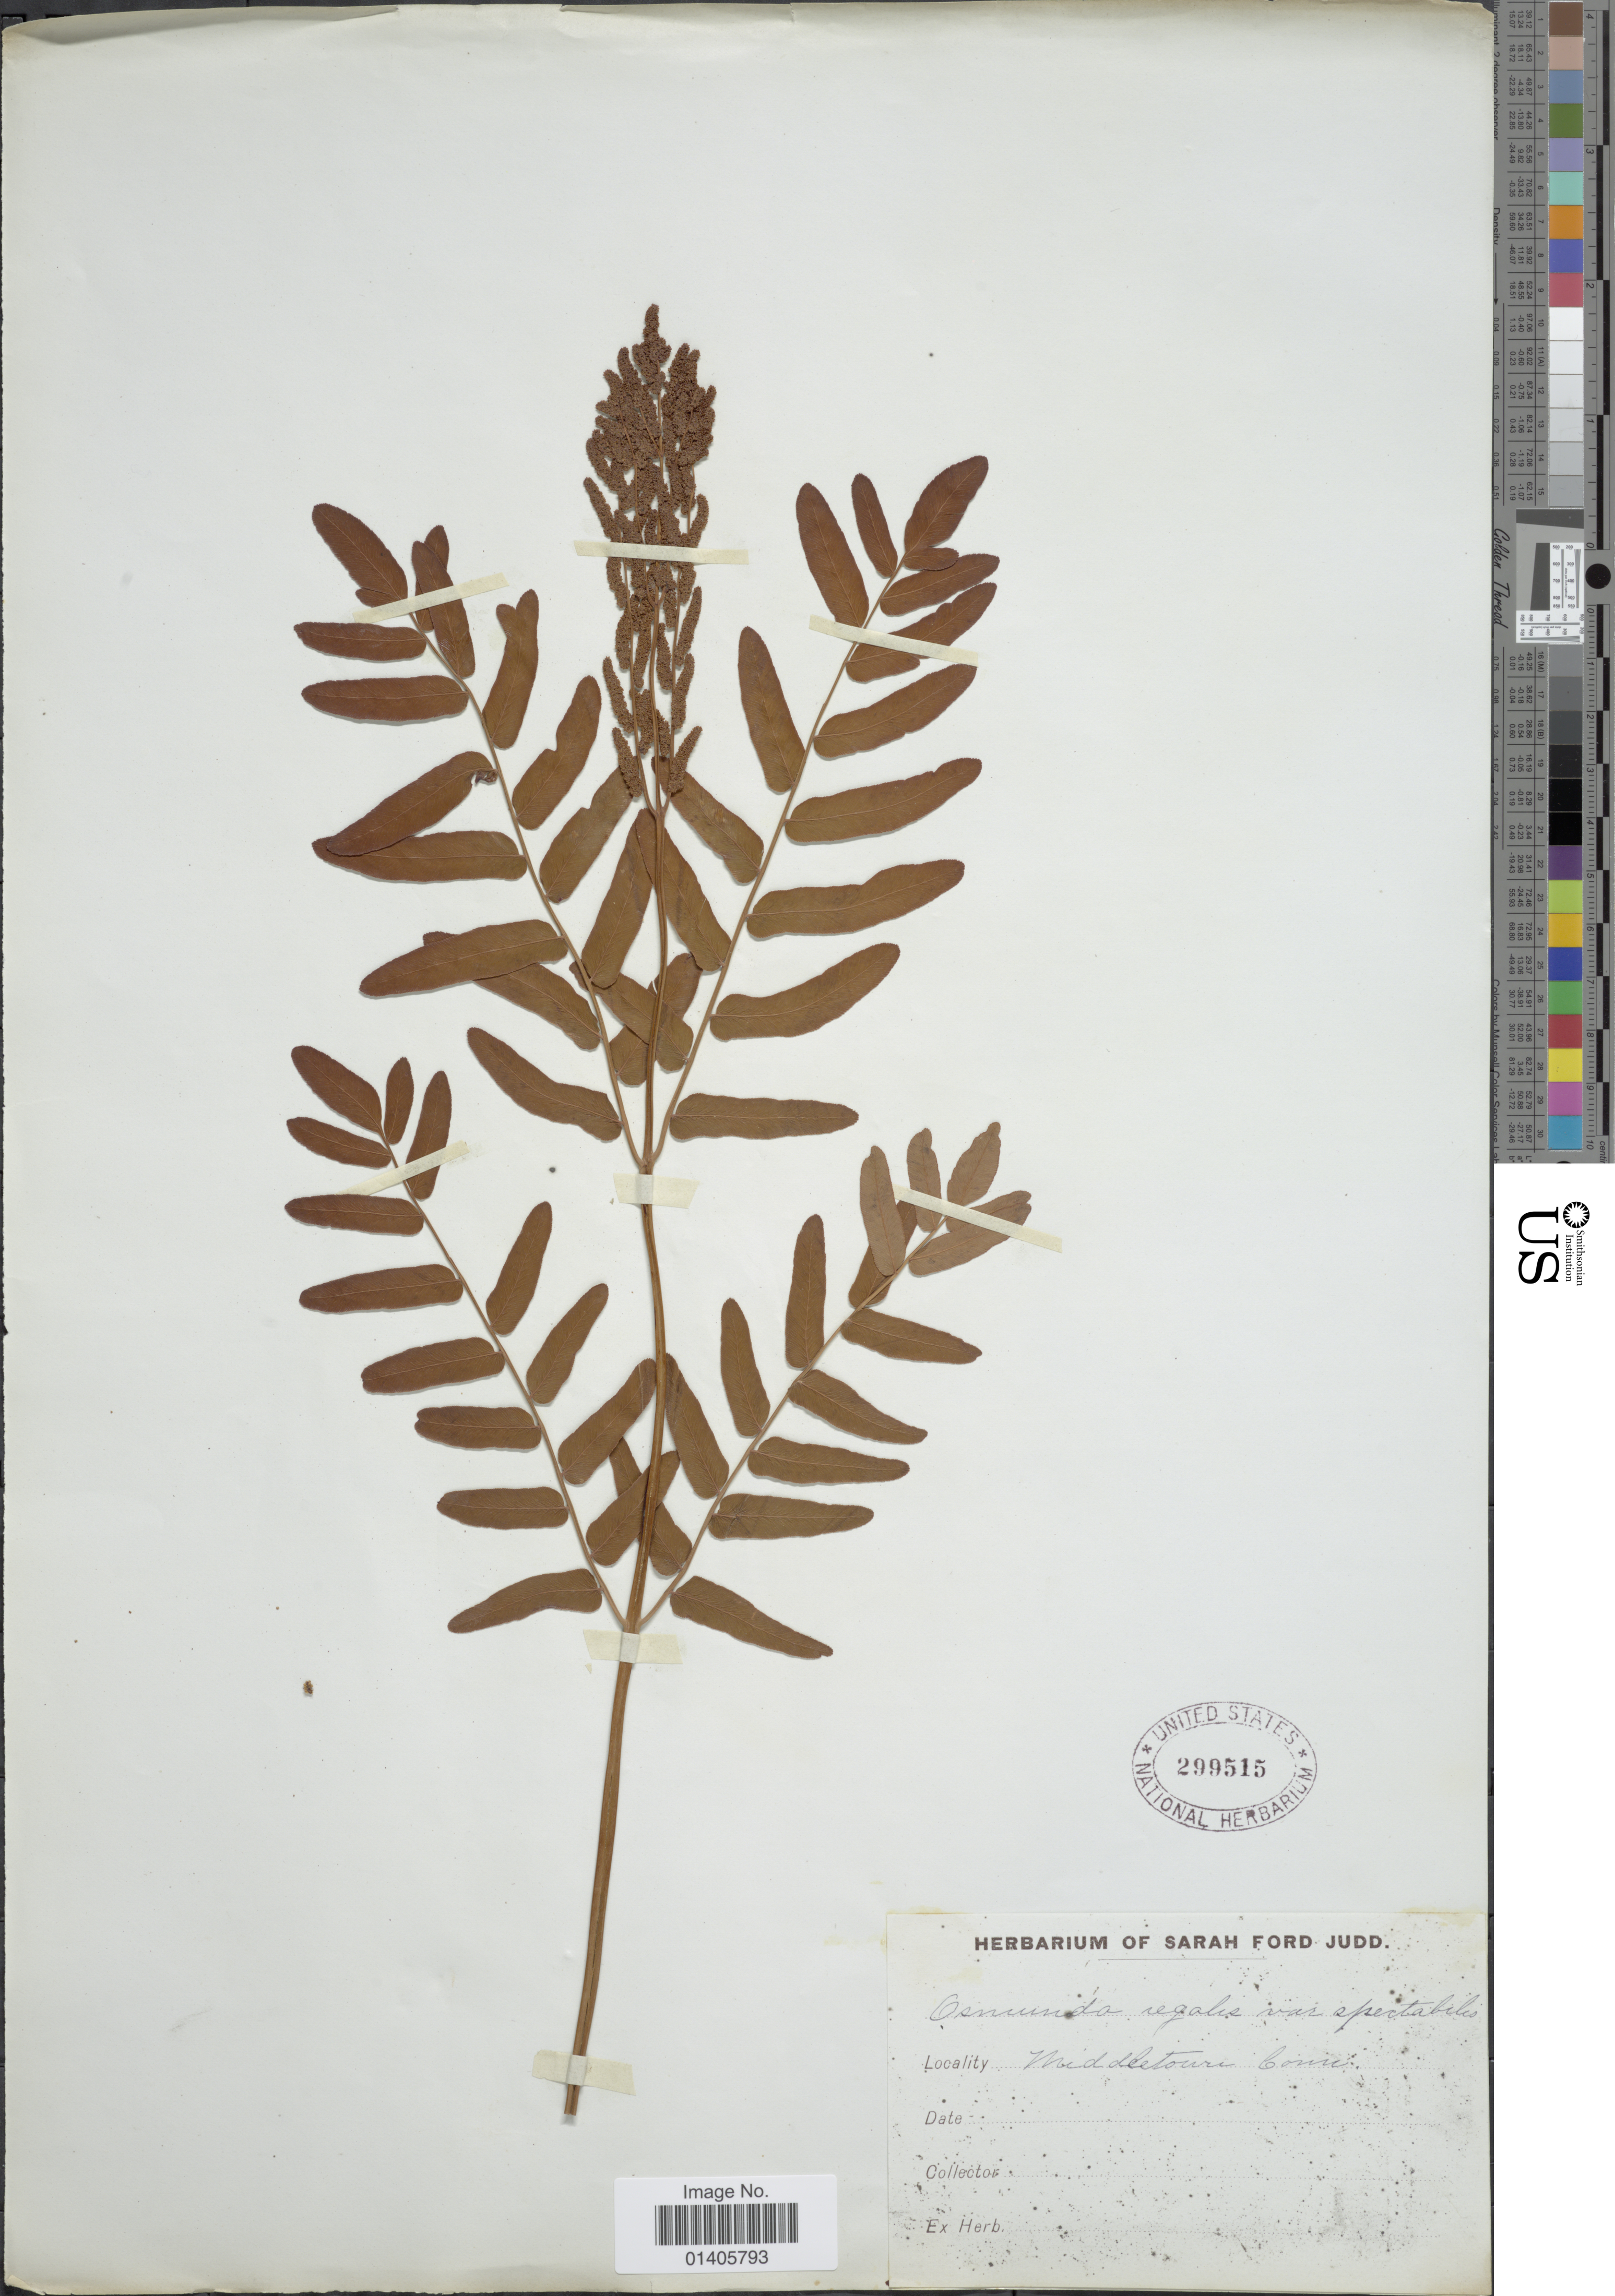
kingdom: Plantae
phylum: Tracheophyta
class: Polypodiopsida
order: Osmundales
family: Osmundaceae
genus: Osmunda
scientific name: Osmunda regalis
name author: L.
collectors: ex herb. Sarah Ford Judd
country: United States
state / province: Connecticut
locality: Middletown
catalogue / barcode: US 299515